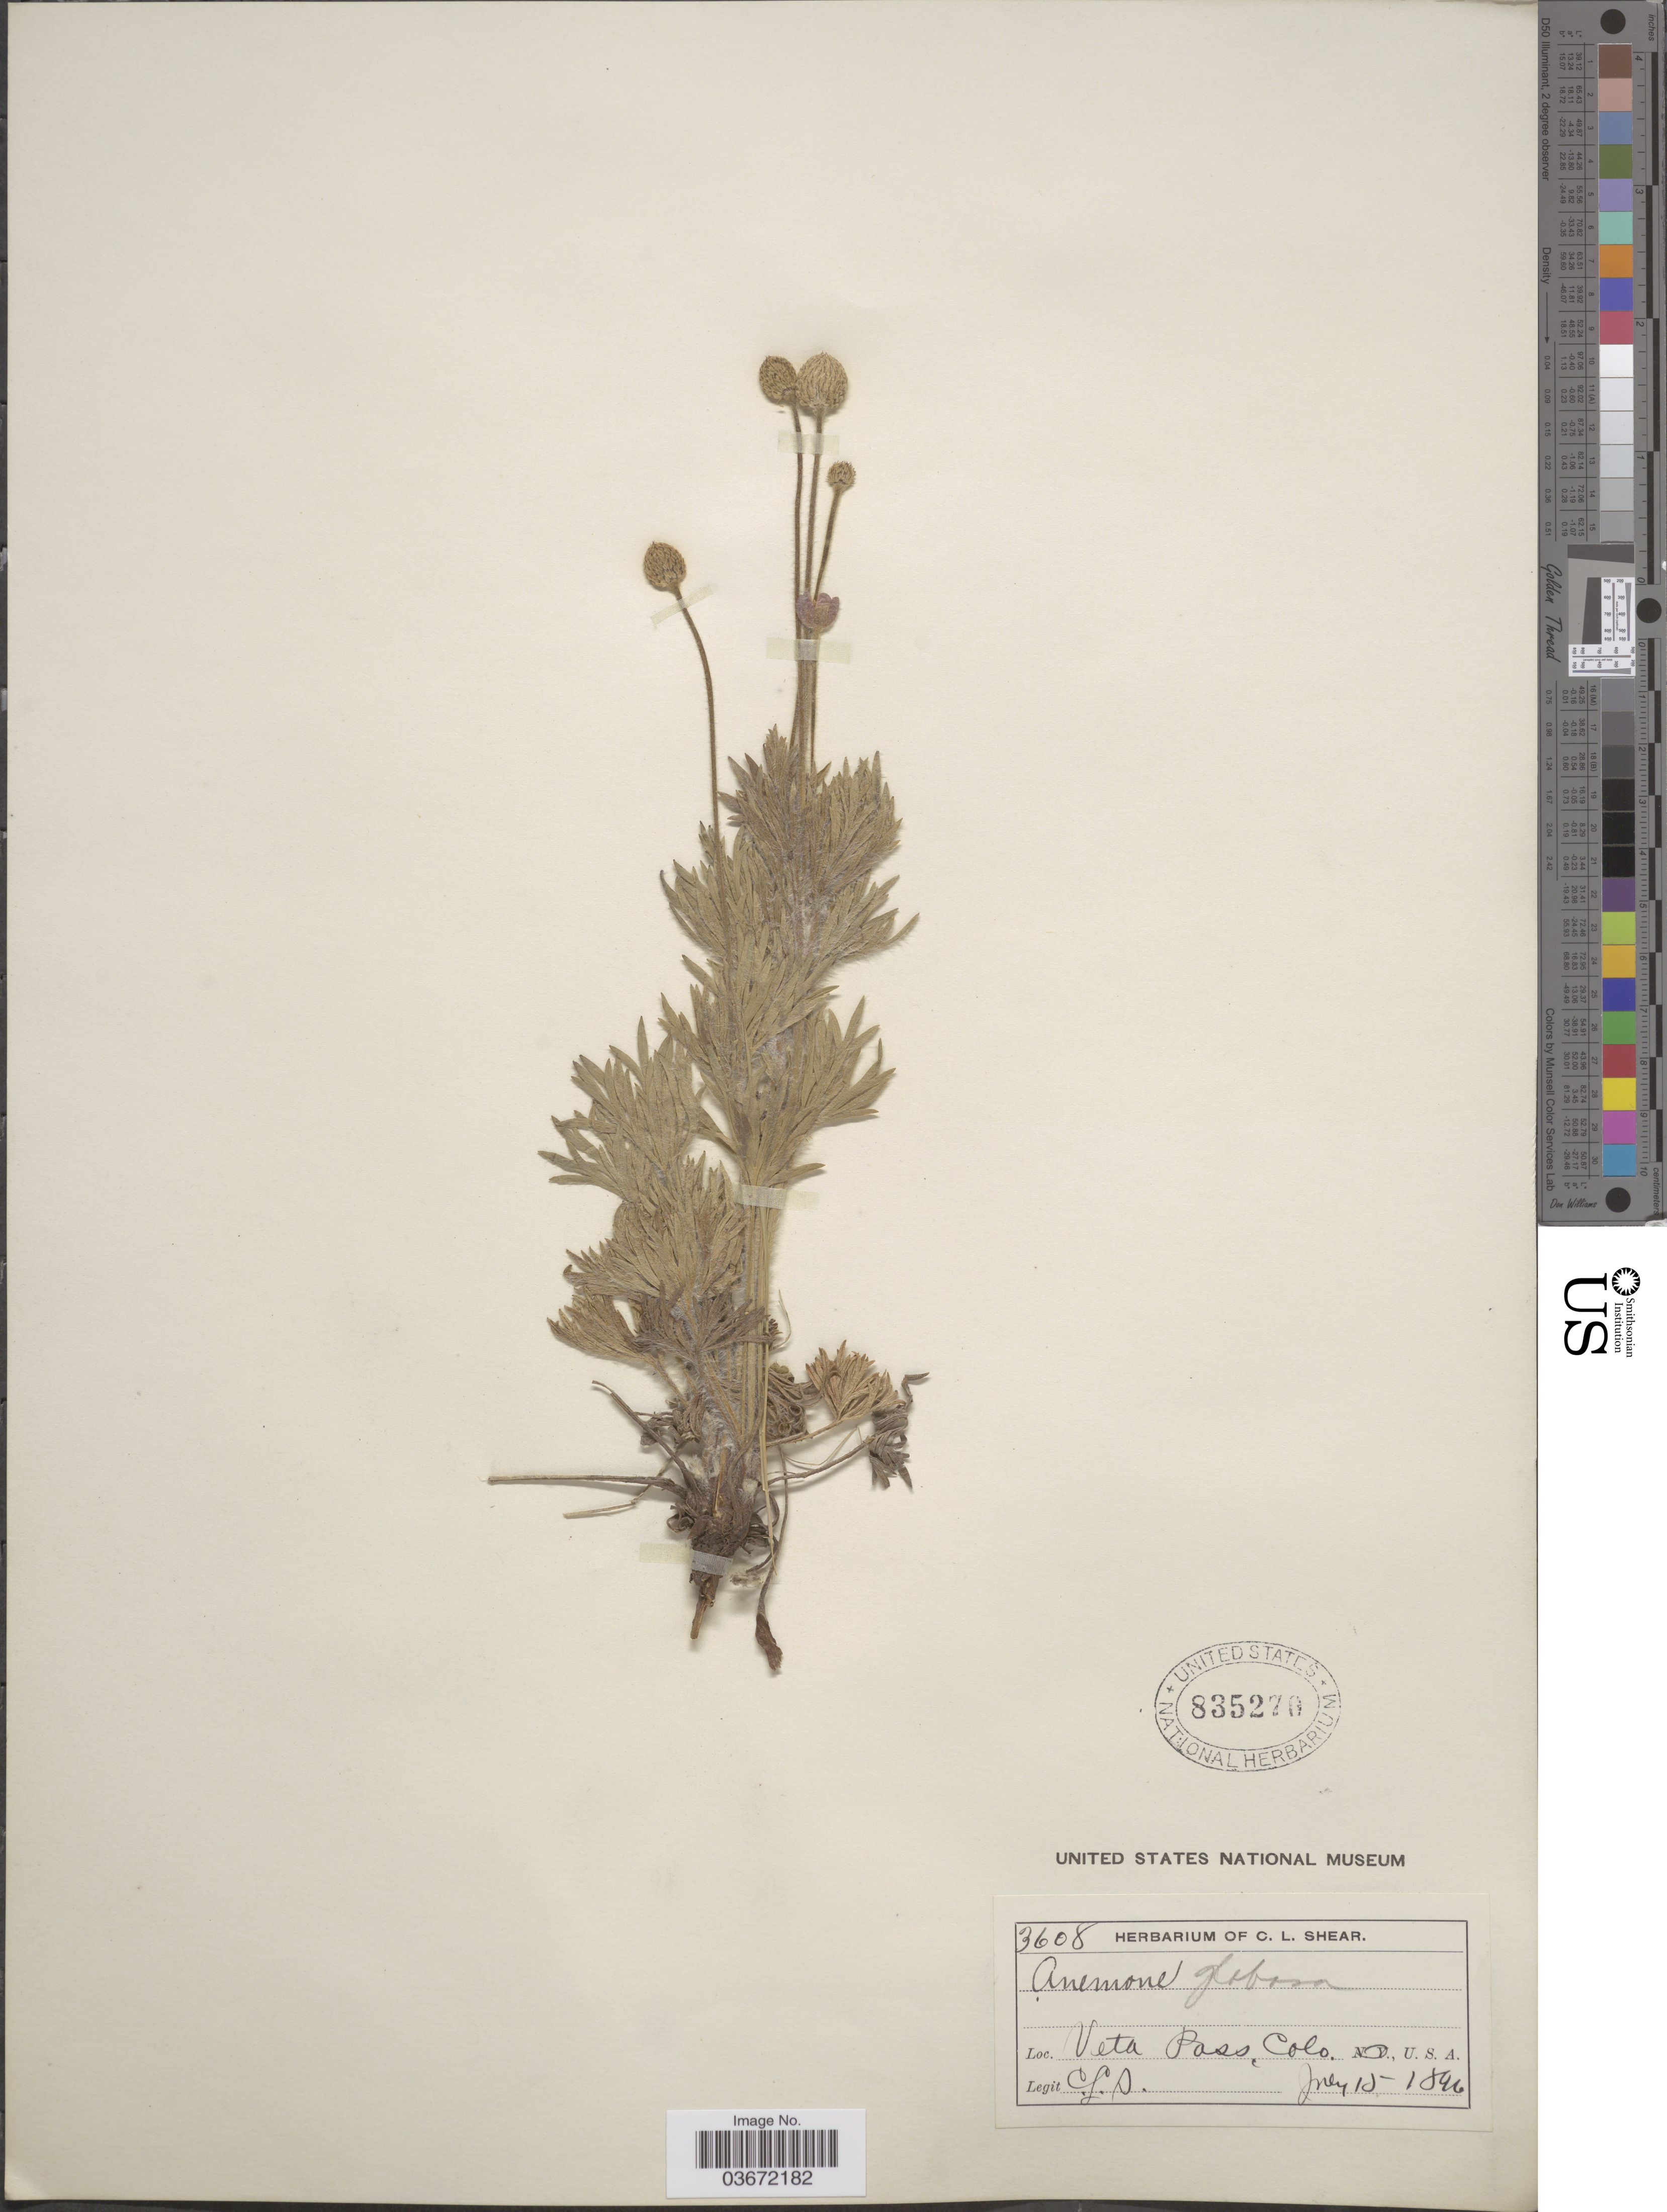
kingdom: Plantae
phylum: Tracheophyta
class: Magnoliopsida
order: Ranunculales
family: Ranunculaceae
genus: Anemone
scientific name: Anemone globosa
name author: (Torr. & A. Gray) Nutt. ex A. Heller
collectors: C. L. Shear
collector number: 3608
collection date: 1896-07-15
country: United States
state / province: Colorado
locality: Veta Pass.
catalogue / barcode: US 835270